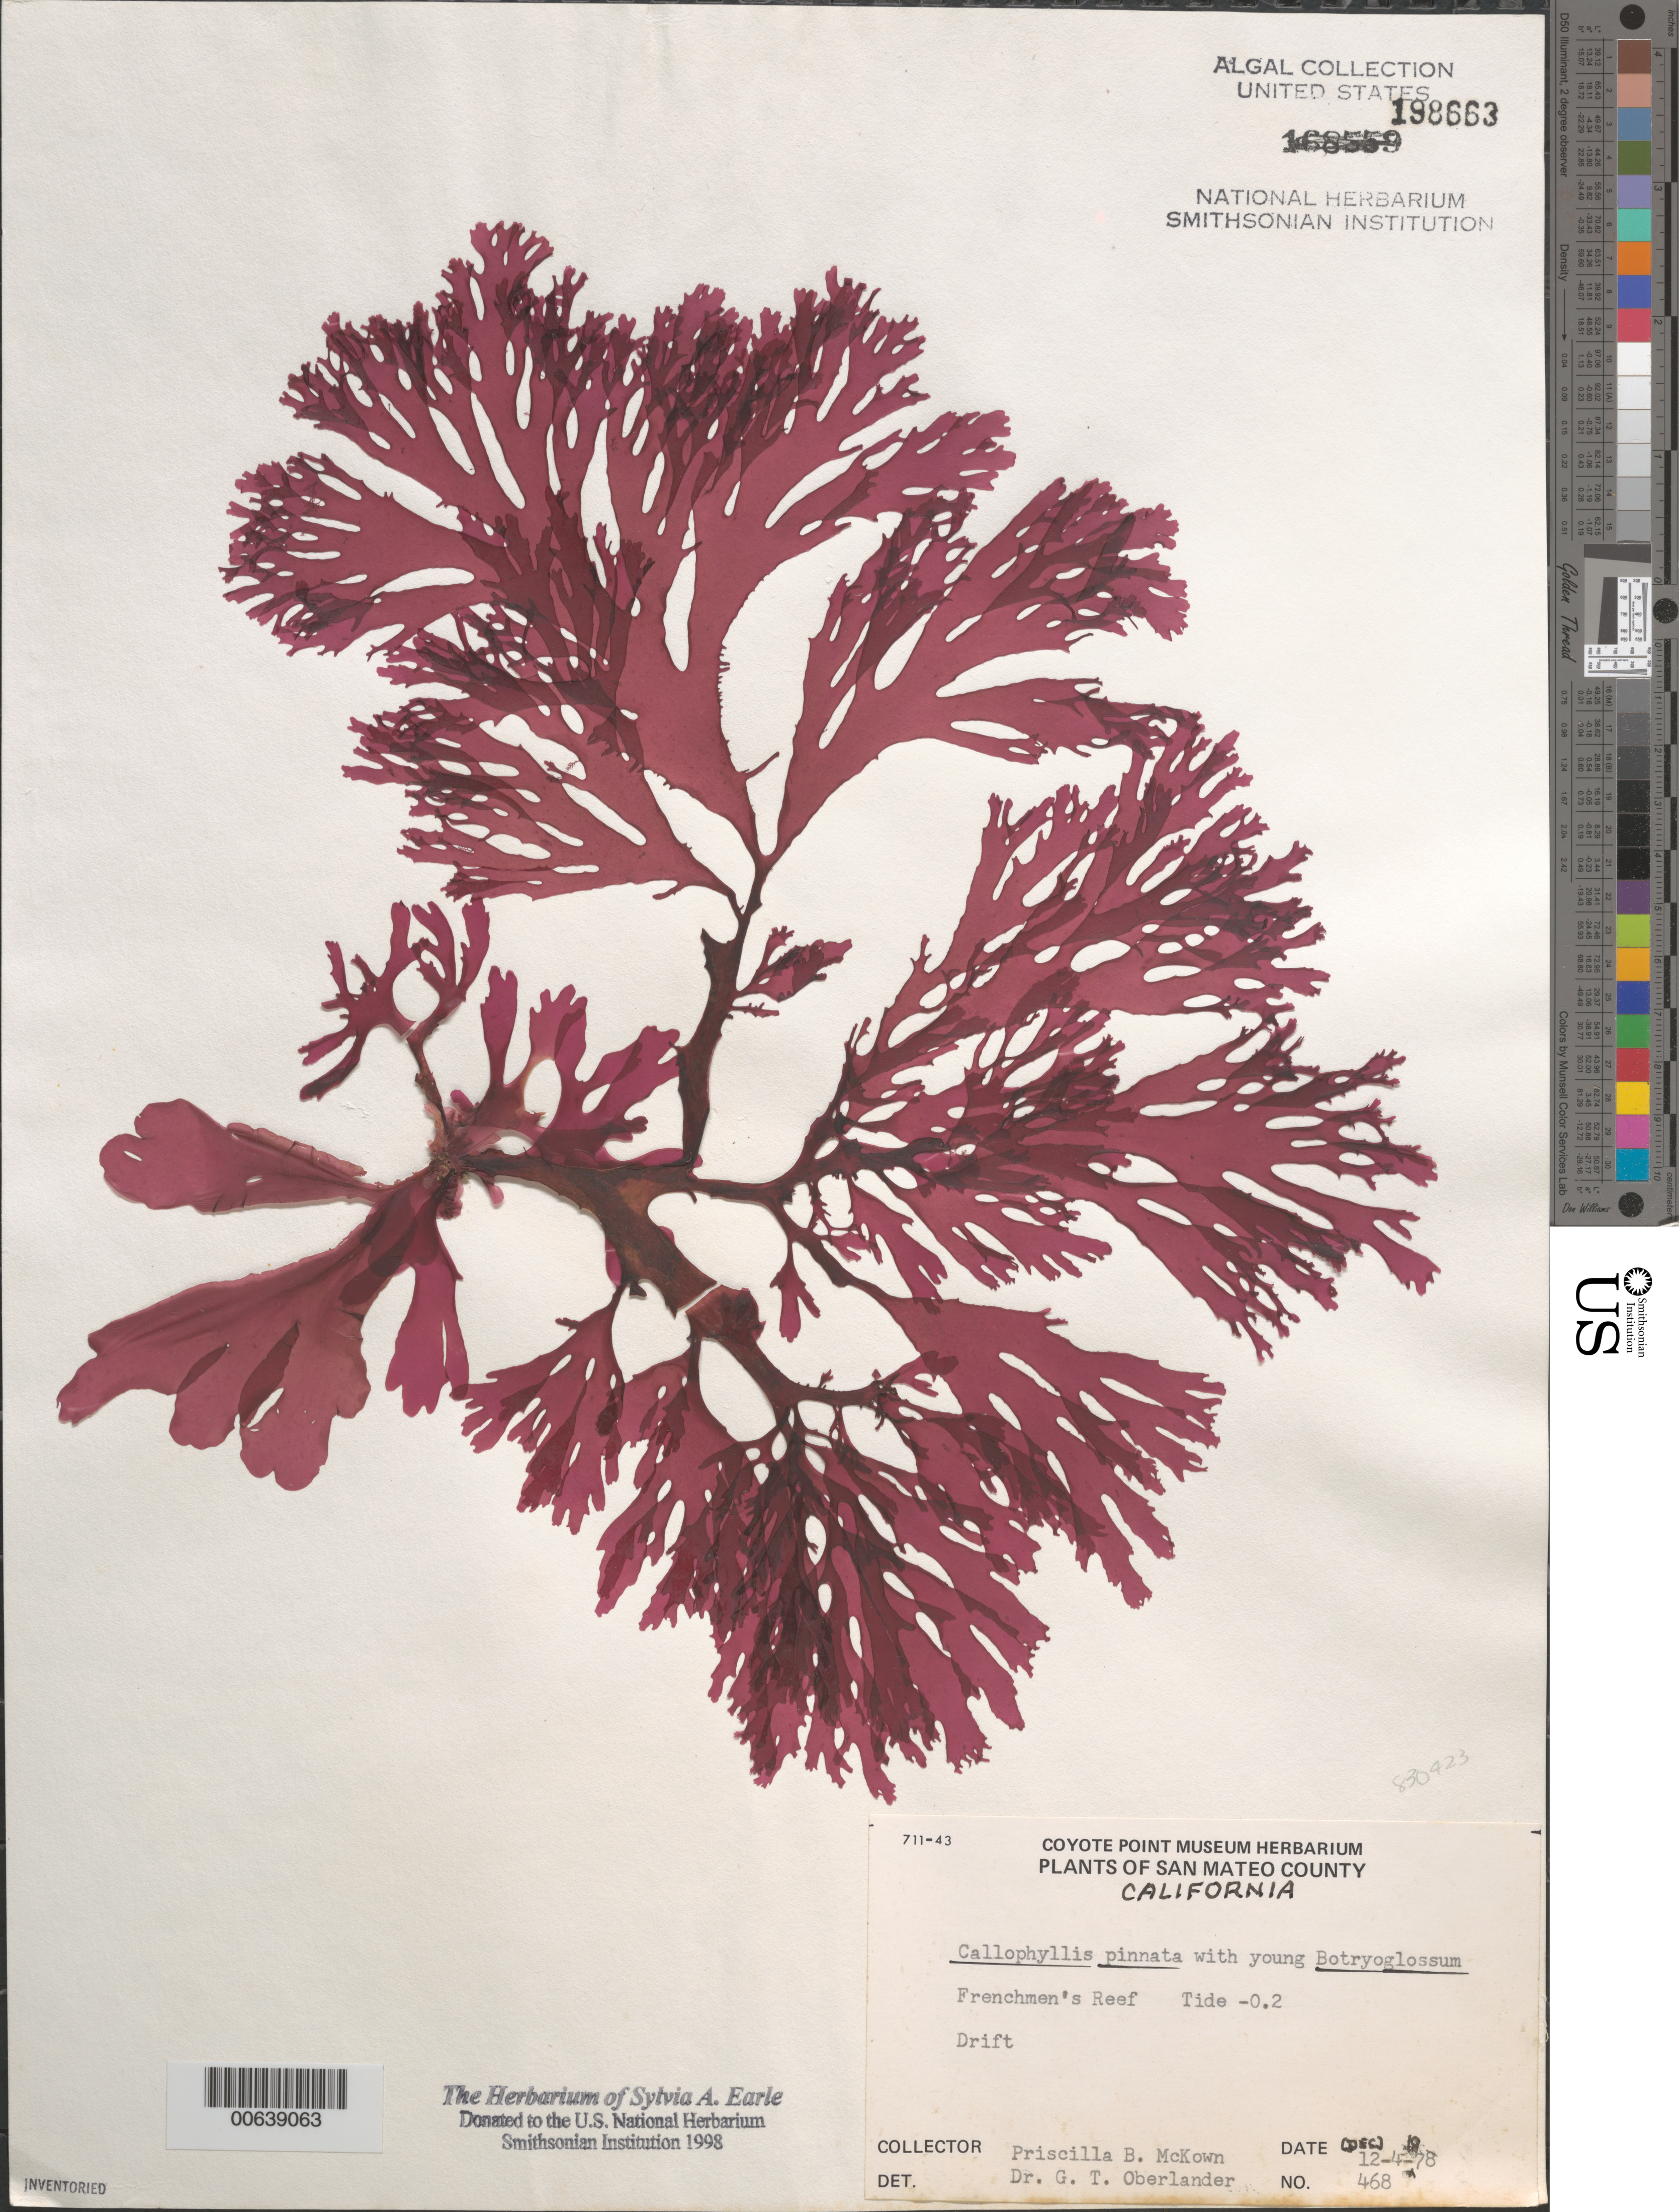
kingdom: Plantae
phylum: Rhodophyta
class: Florideophyceae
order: Gigartinales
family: Kallymeniaceae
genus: Callophyllis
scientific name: Callophyllis pinnata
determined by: Oberlander, G. T.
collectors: P. McKown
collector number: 468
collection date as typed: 04 Dec 1978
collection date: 1978-12-04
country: United States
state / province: California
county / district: San Mateo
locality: Frenchmen's Reef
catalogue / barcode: US 198663